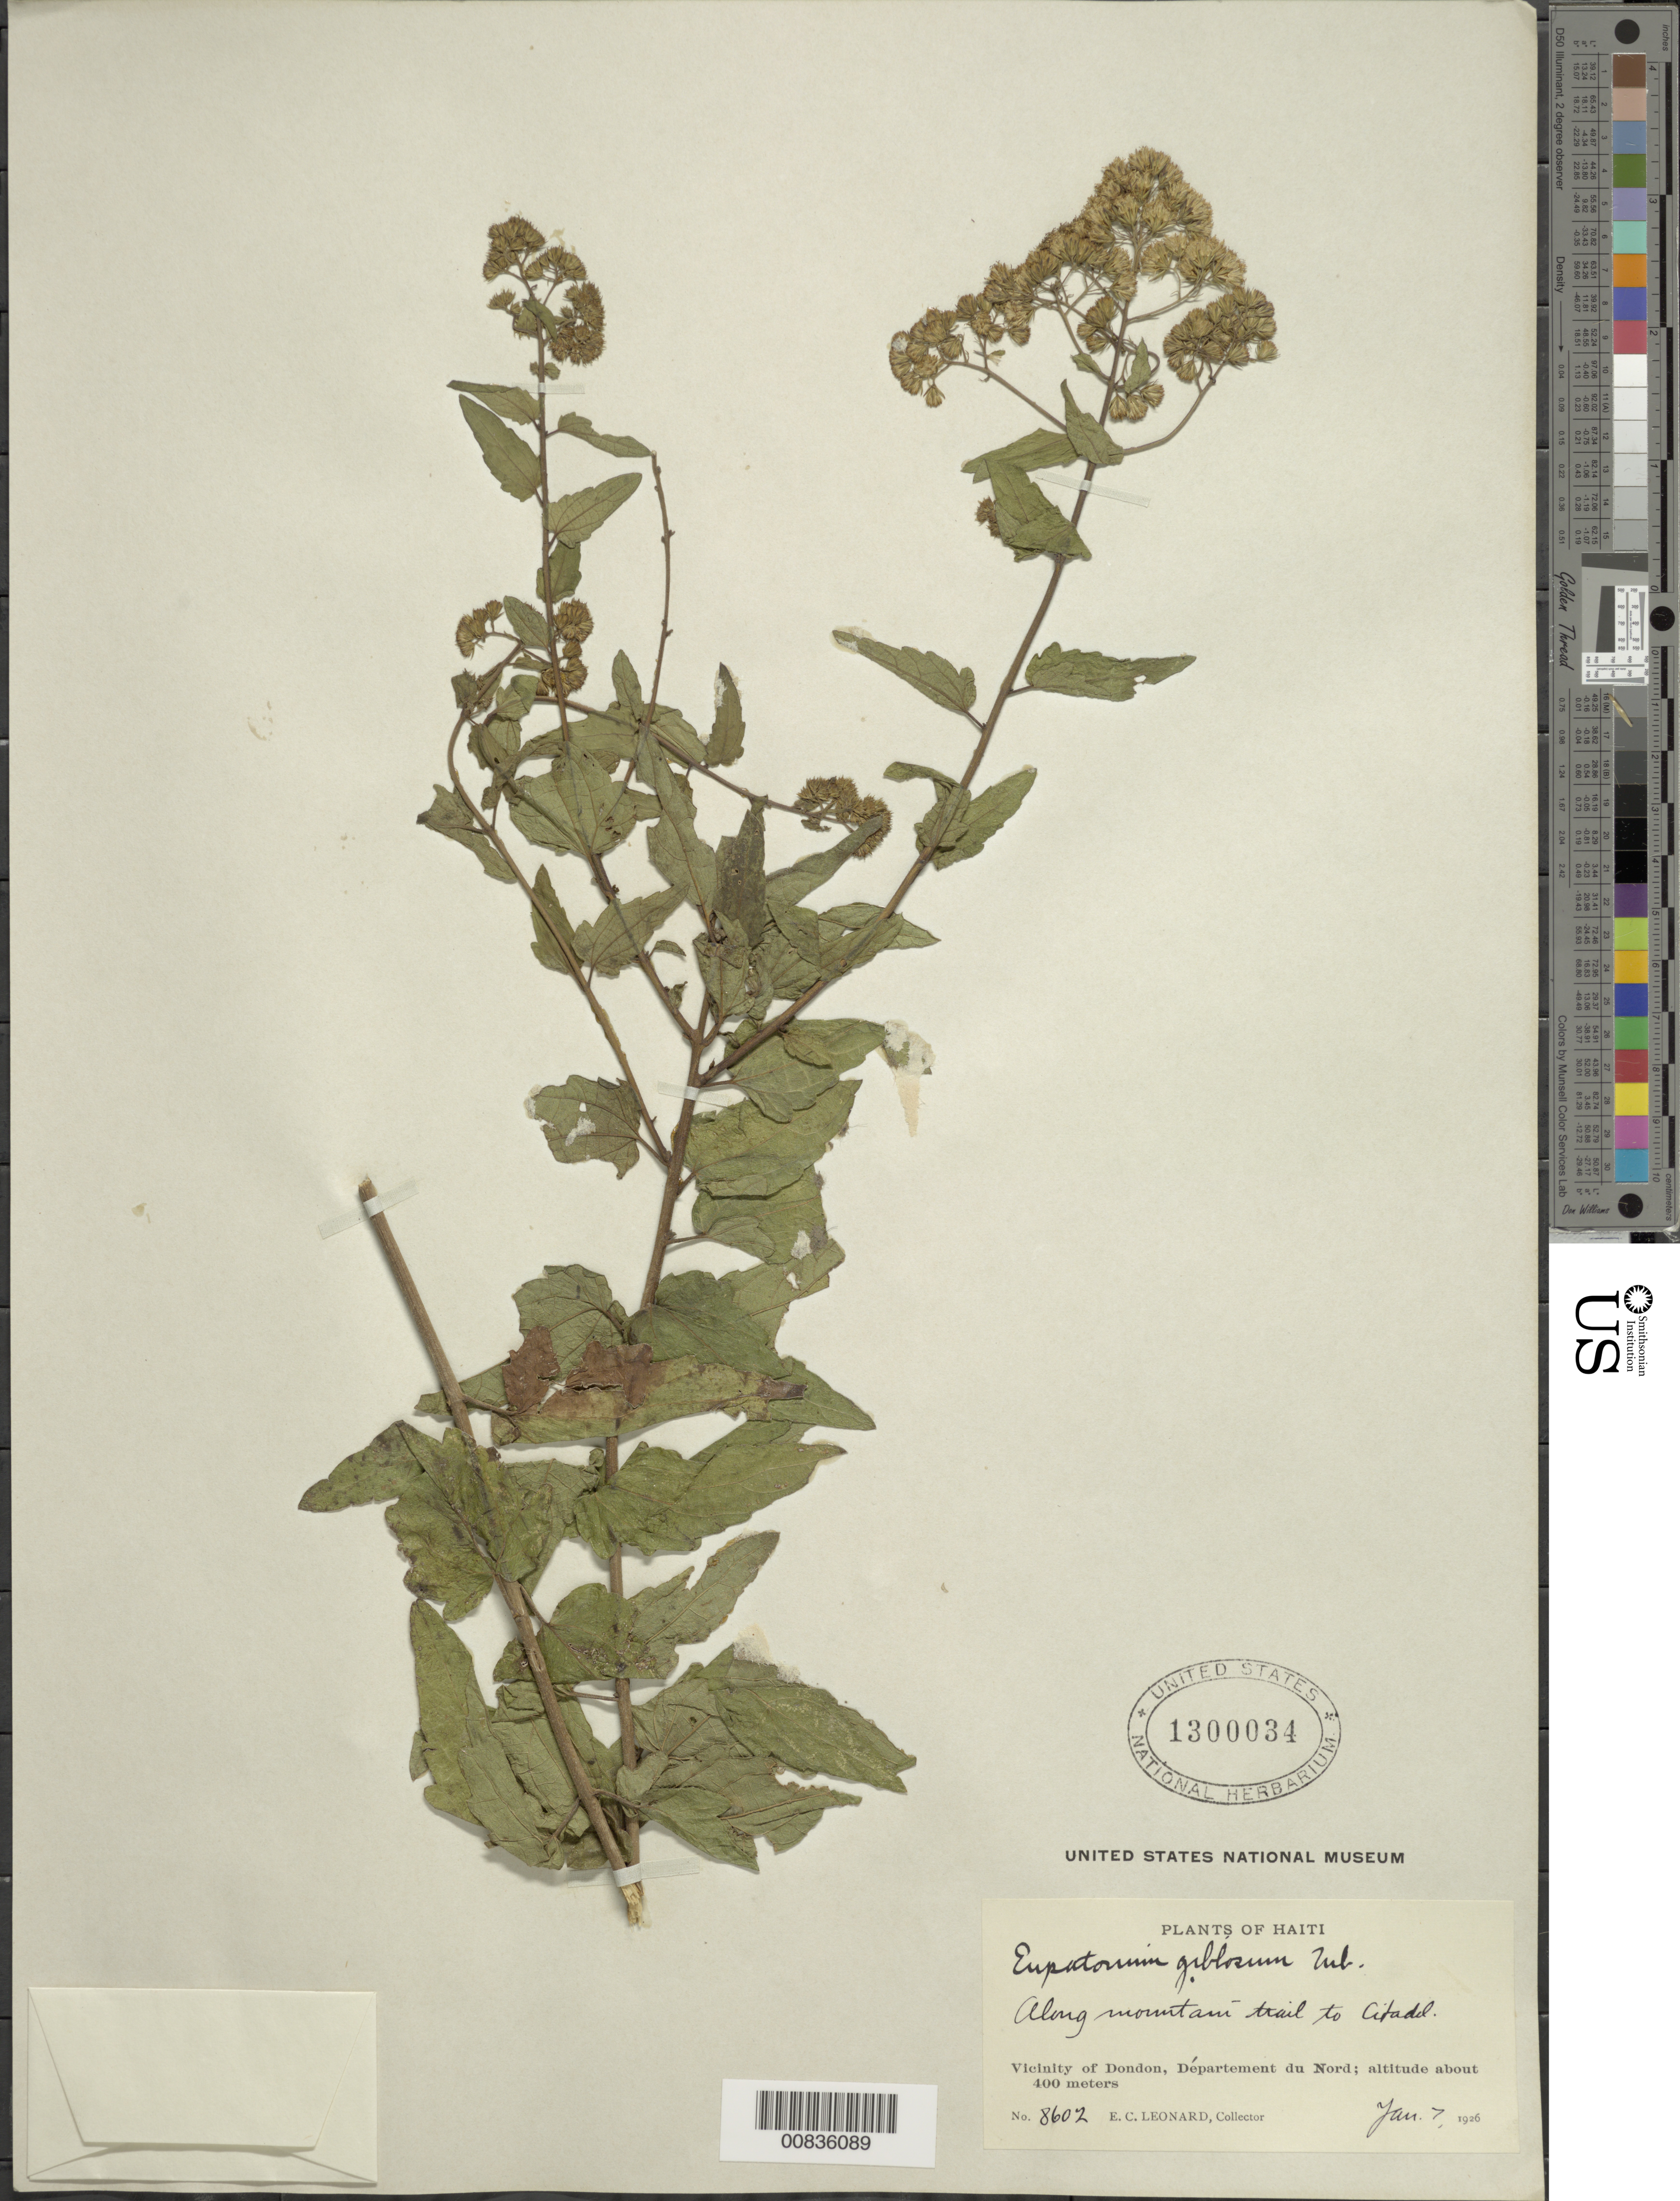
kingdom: Plantae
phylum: Tracheophyta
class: Magnoliopsida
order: Asterales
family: Asteraceae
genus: Koanophyllon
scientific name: Koanophyllon gibbosum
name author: (Urb.) R.M. King & H. Rob.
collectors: E. C. Leonard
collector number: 8602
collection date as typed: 07 Jan 1926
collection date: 1926-01-07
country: Haiti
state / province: Nord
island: Hispaniola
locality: Vicinity of Dondon, trail to Citadel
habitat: Mountain trail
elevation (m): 400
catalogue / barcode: US 1300034